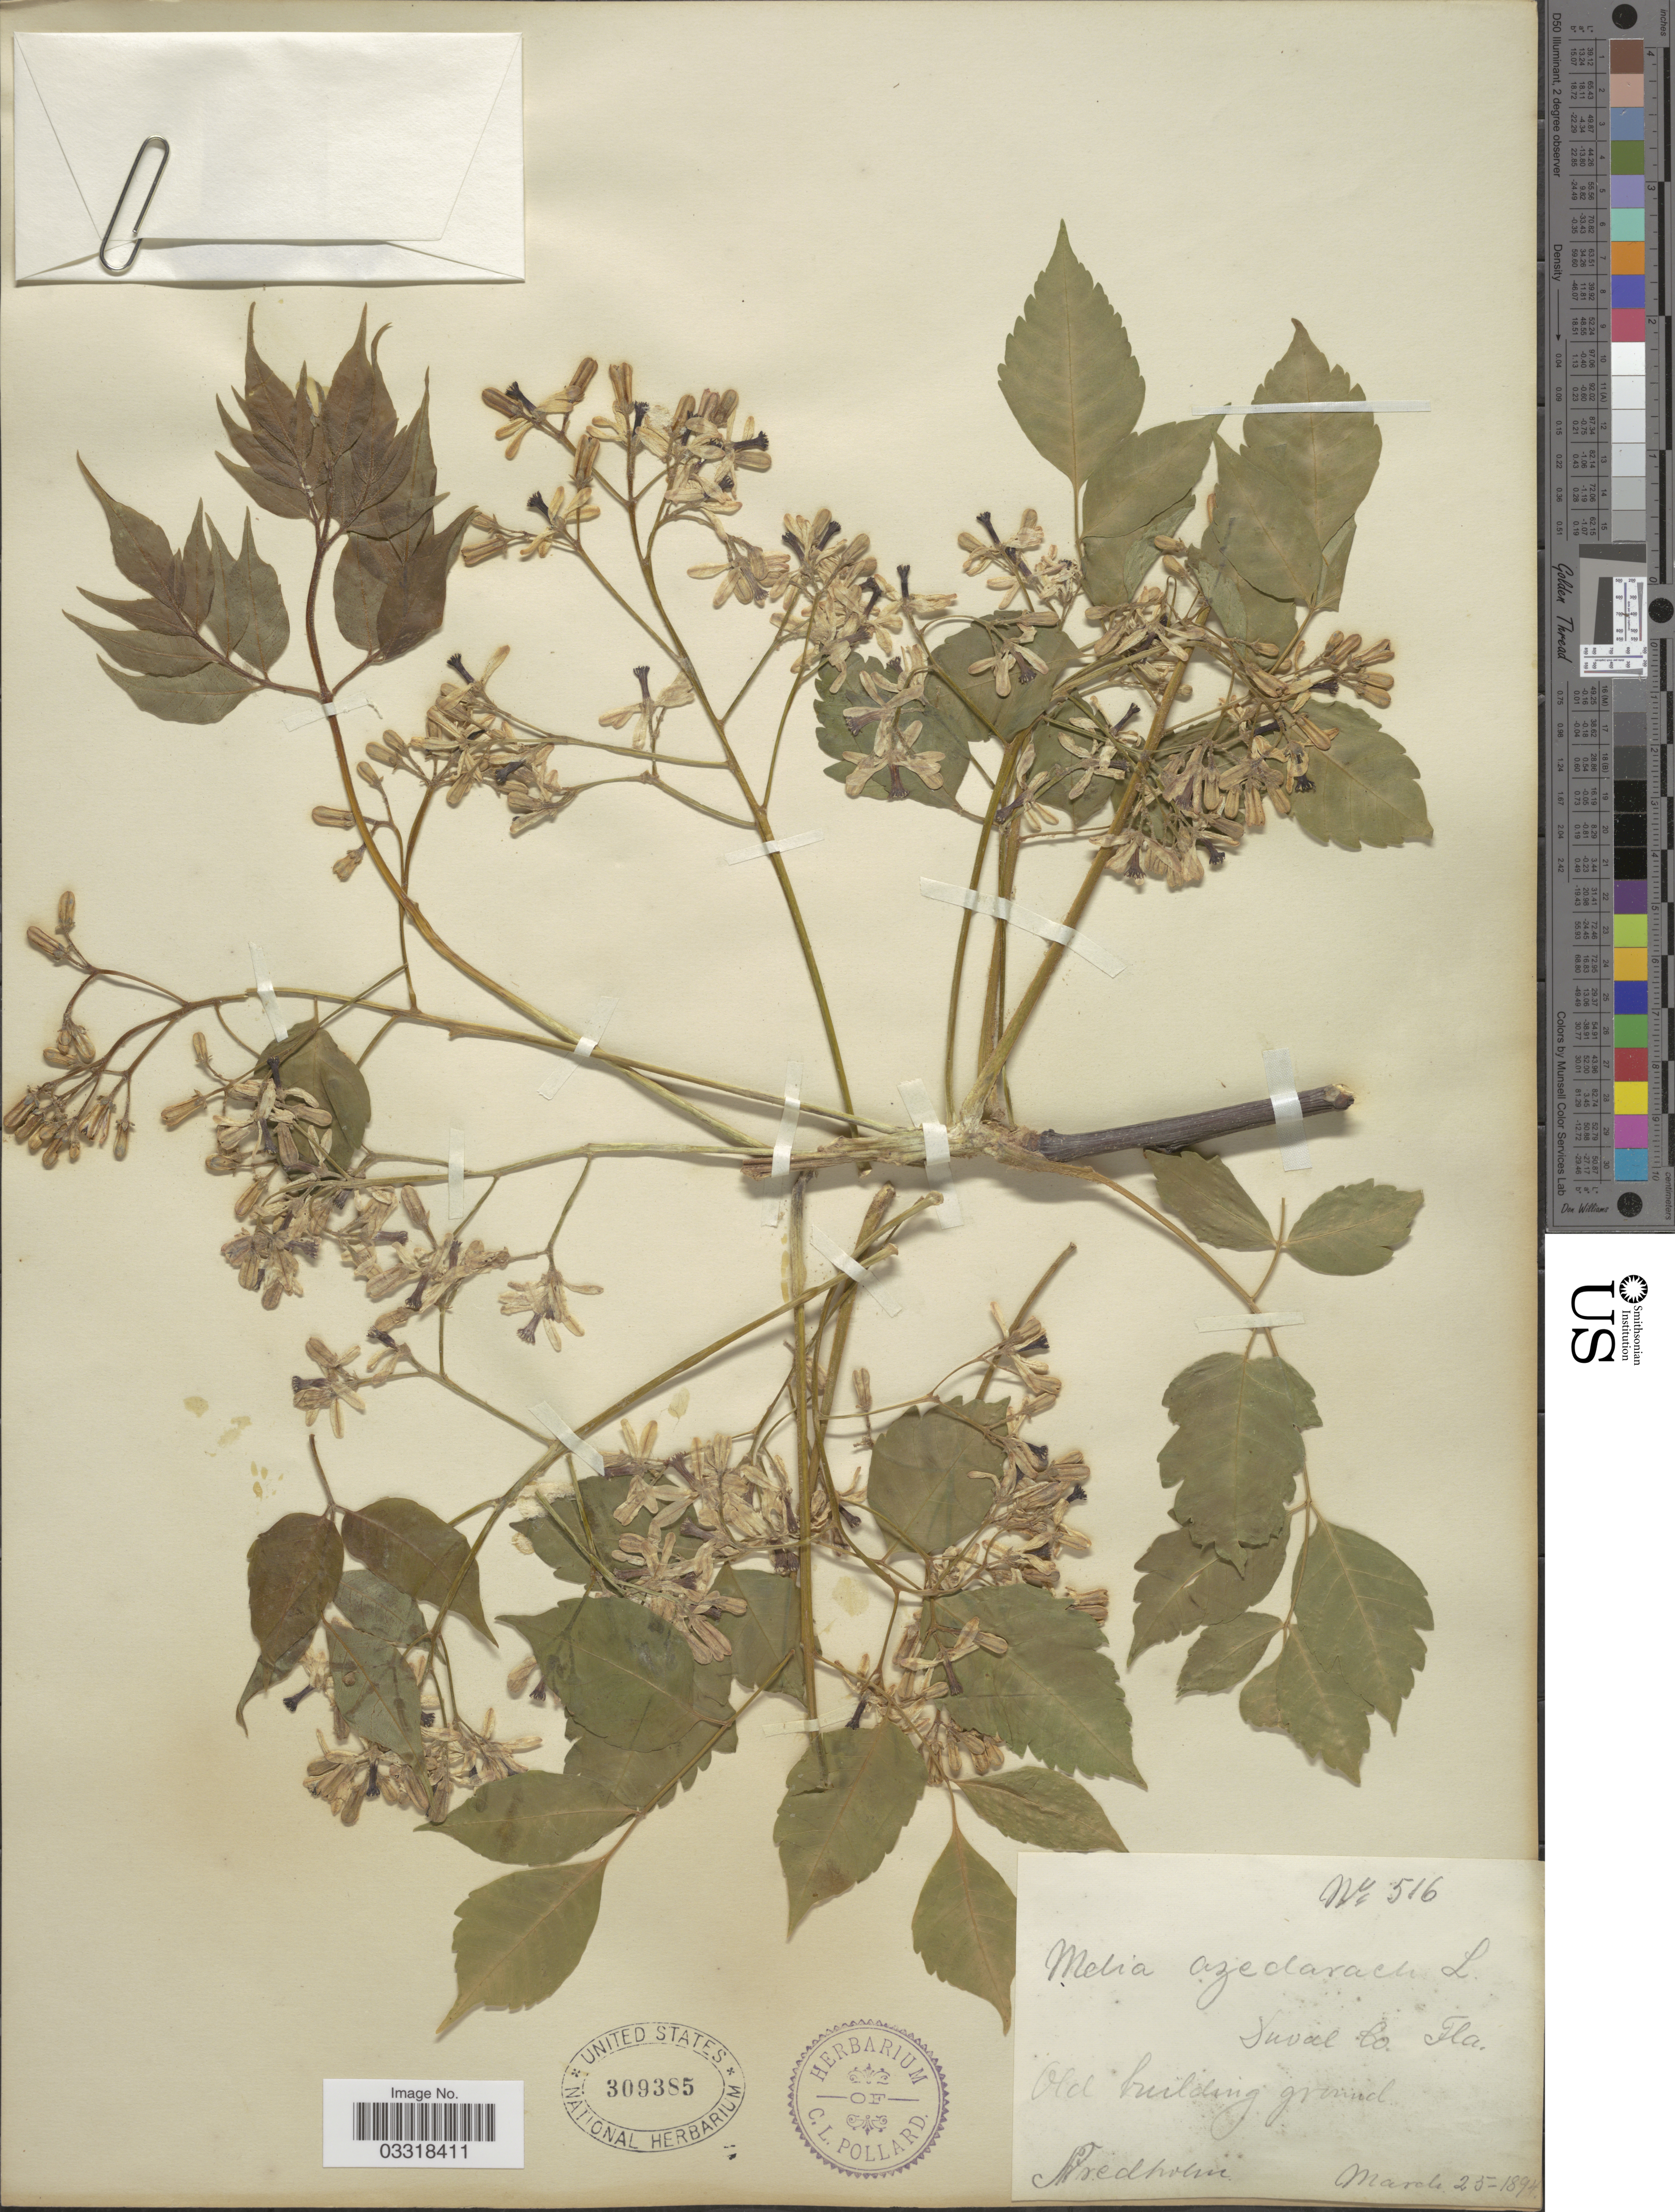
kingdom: Plantae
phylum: Tracheophyta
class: Magnoliopsida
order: Sapindales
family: Meliaceae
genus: Melia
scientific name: Melia azedarach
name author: L.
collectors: A. Fredholm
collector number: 516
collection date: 1894-03-25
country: United States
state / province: Florida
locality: Duval Co.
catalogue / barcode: US 309385